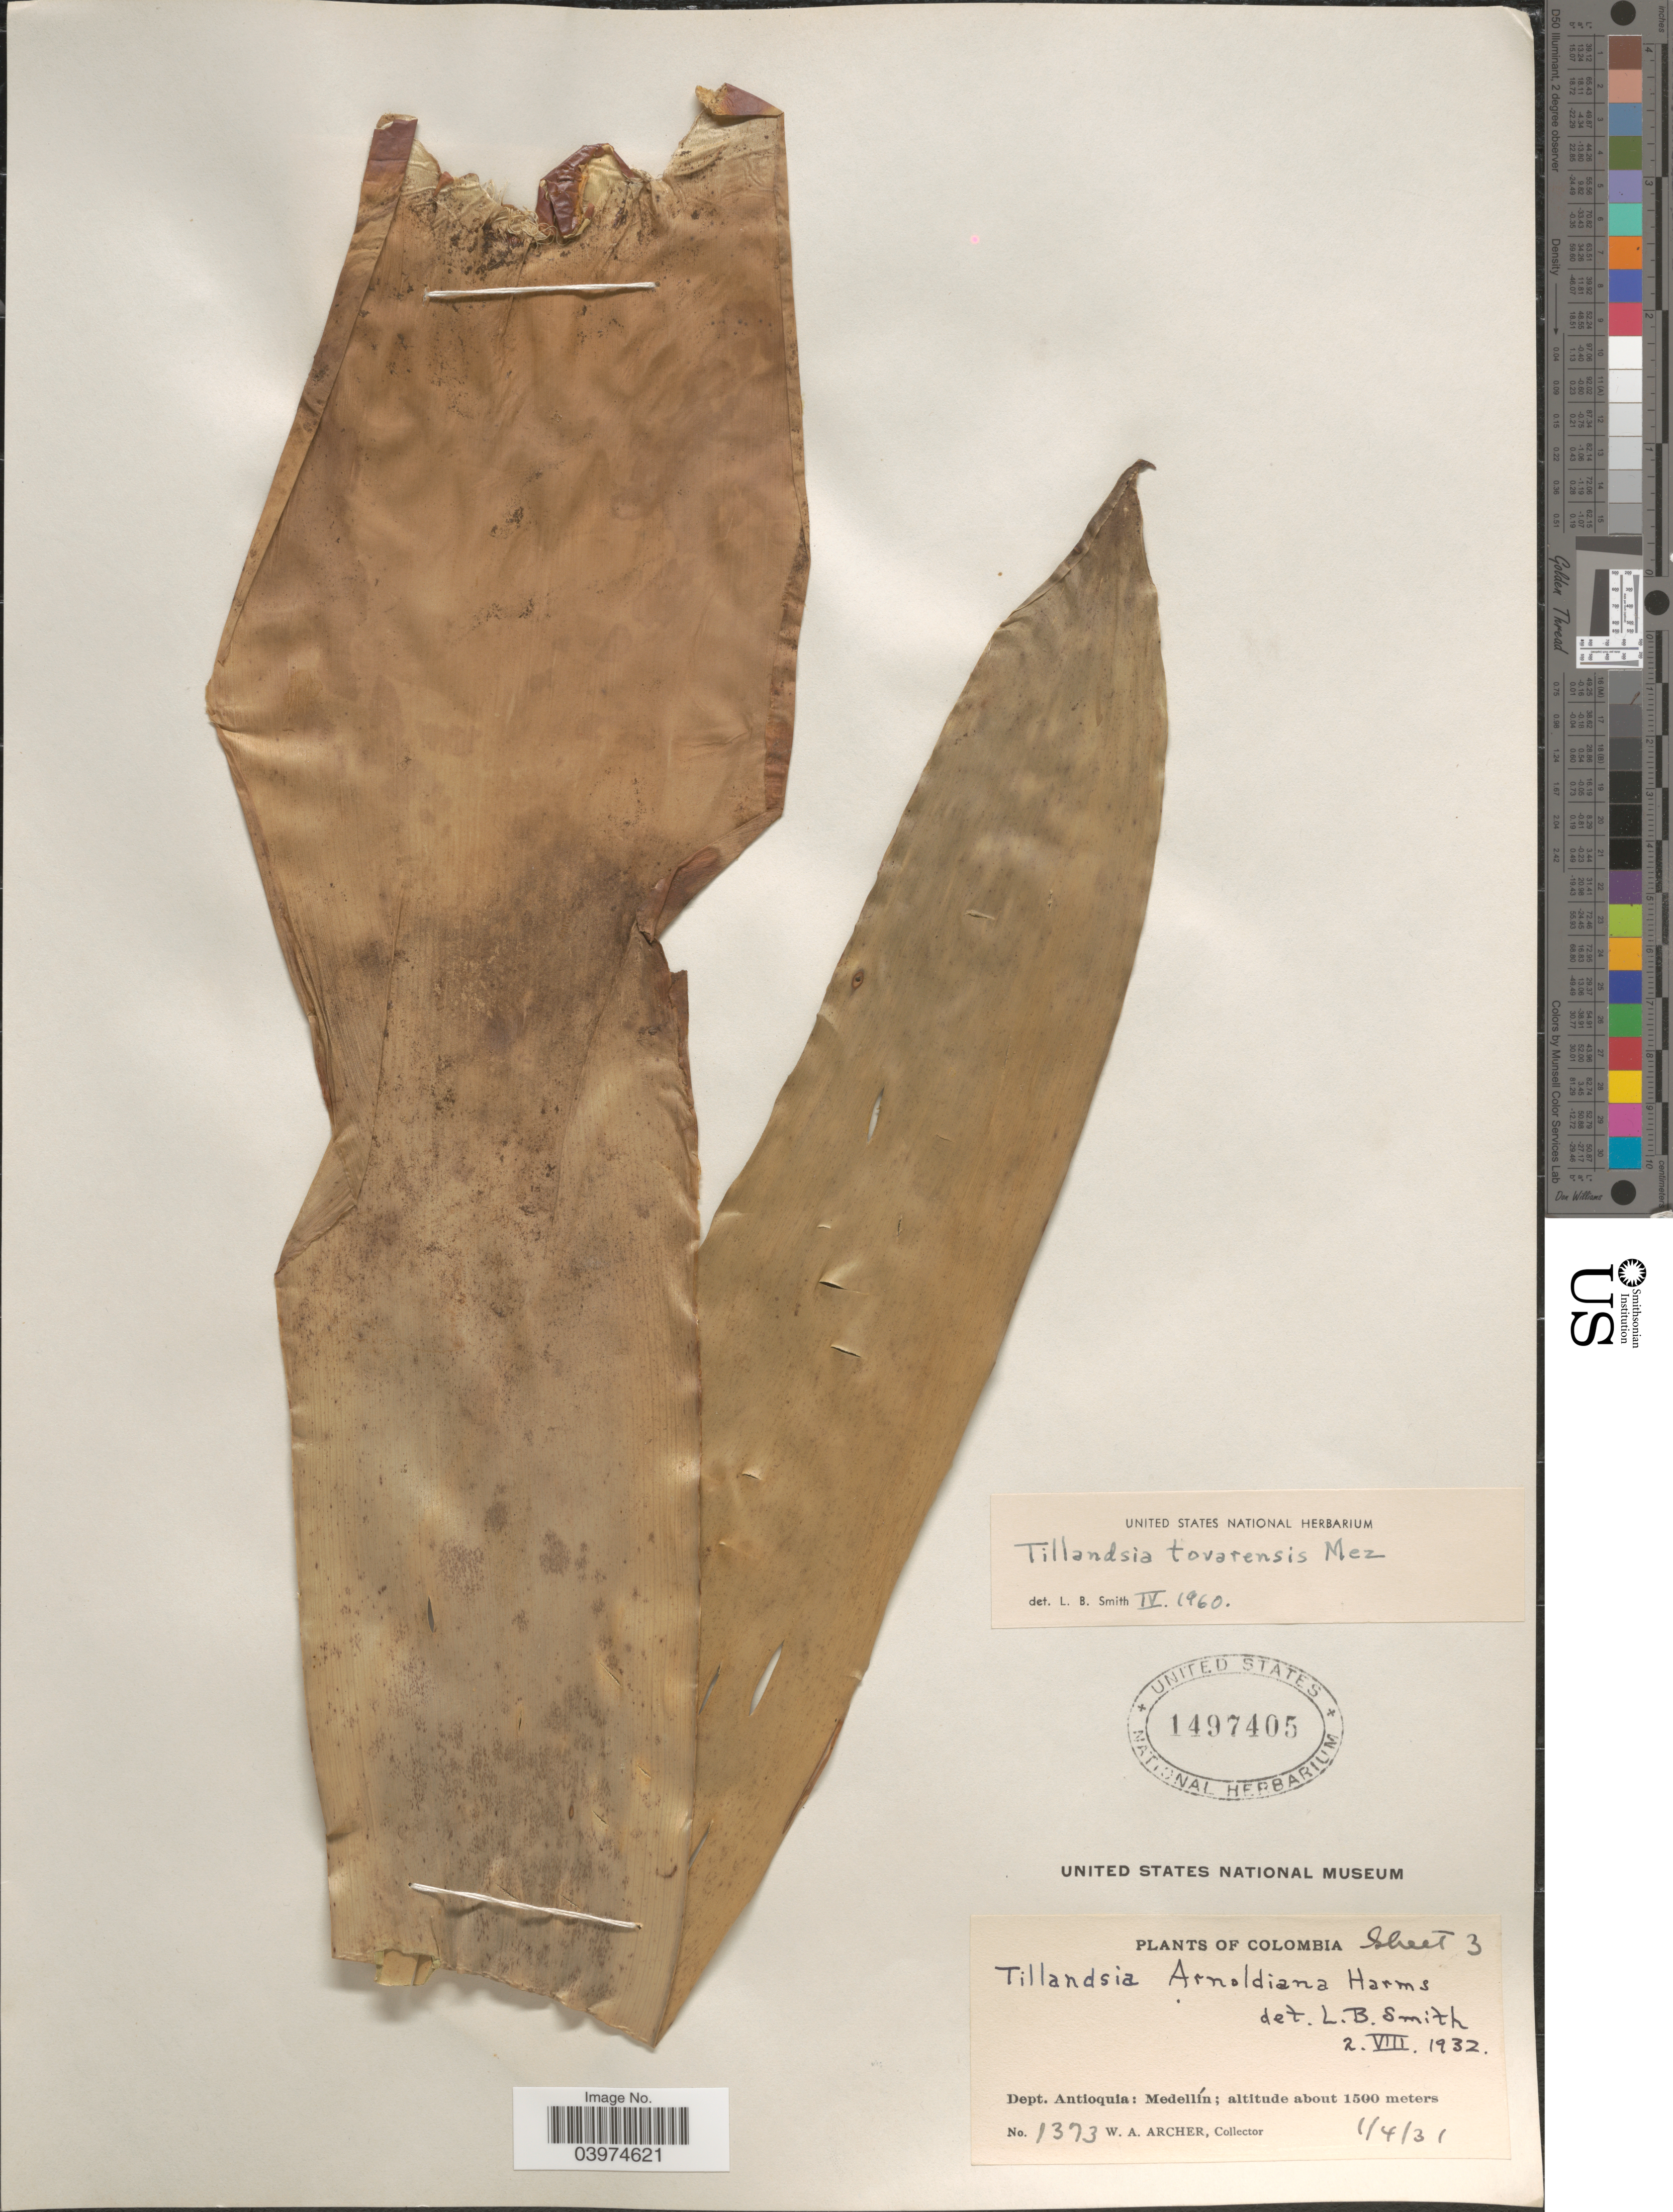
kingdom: Plantae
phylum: Tracheophyta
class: Liliopsida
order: Poales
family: Bromeliaceae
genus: Tillandsia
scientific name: Tillandsia tovarensis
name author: Mez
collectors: W. Archer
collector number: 1373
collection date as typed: Transcribed d/m/y: 1/4/31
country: Colombia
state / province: Antioquia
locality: Dept. Antioquia: Medellín.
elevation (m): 1500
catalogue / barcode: US 1497405